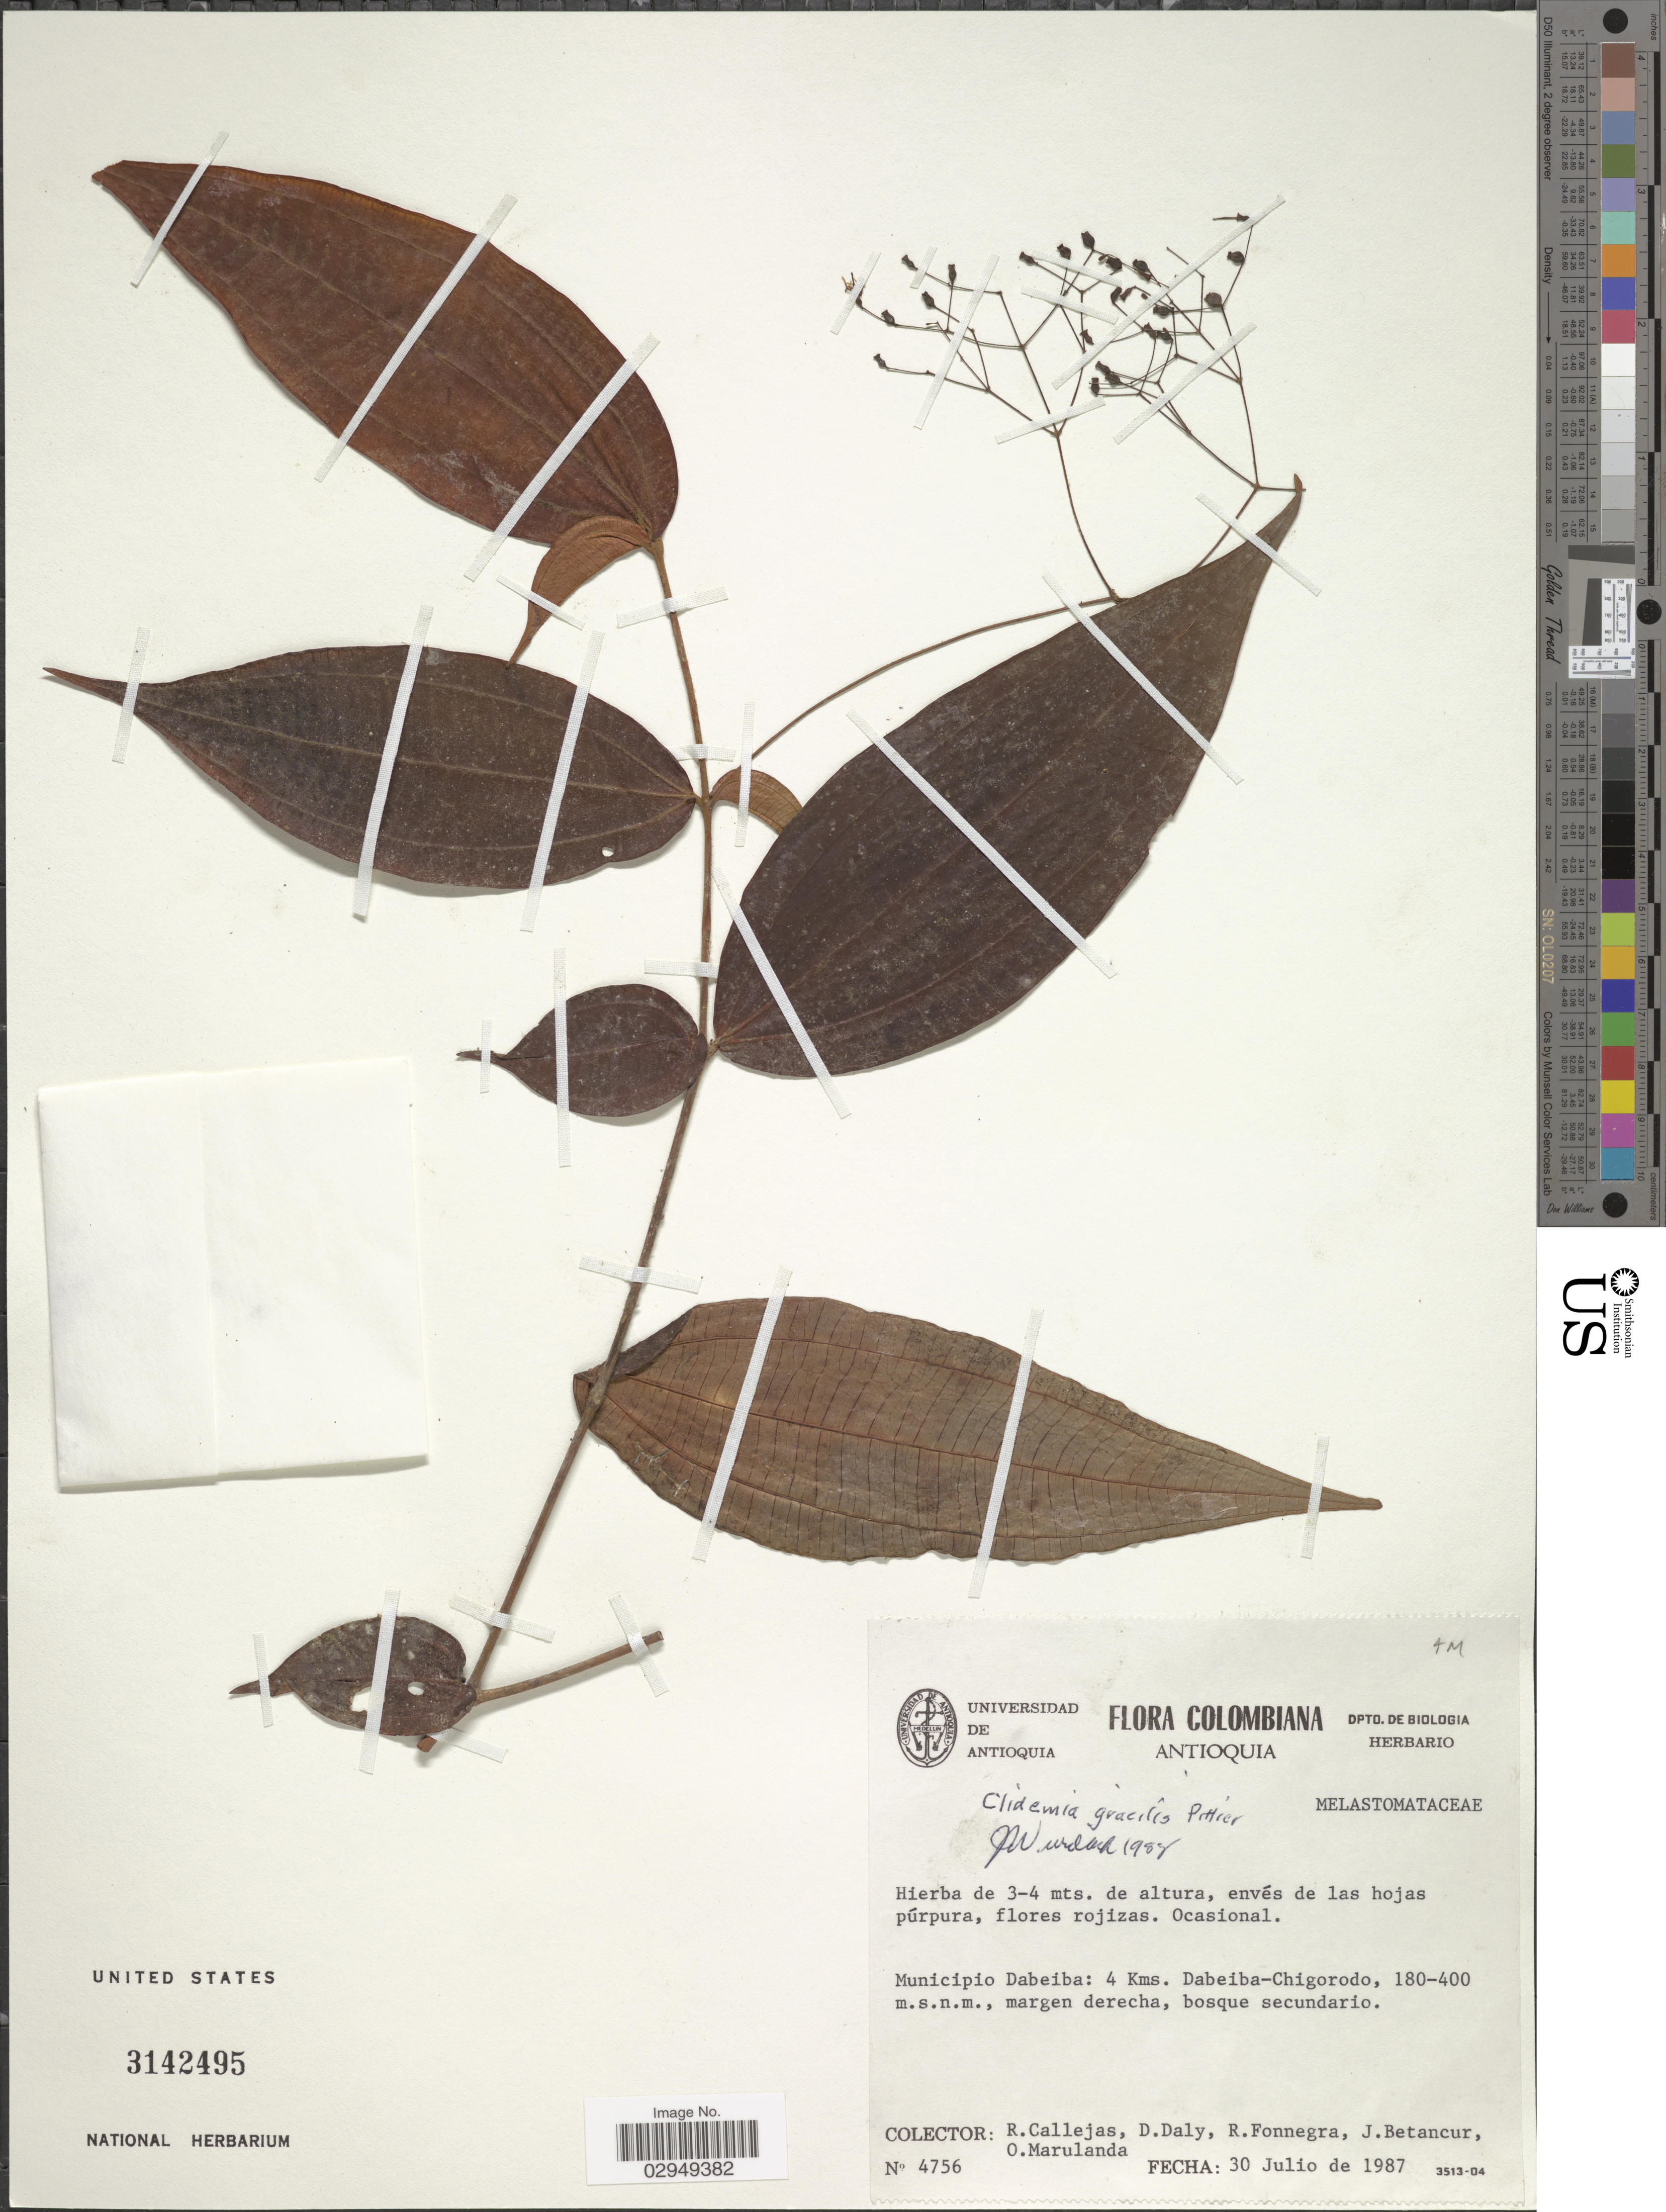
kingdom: Plantae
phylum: Tracheophyta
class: Magnoliopsida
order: Myrtales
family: Melastomataceae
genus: Clidemia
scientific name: Clidemia gracilis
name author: Pittier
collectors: R. Callejas, D. C. Daly, R. Fonnegra, J. Betancur & O. Marulanda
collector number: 4756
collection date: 1987-07-30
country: Colombia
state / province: Antioquia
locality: Municipio Dabeiba: 4 Kms. Dabeiba-Chigorodo.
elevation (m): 180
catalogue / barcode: US 3142495